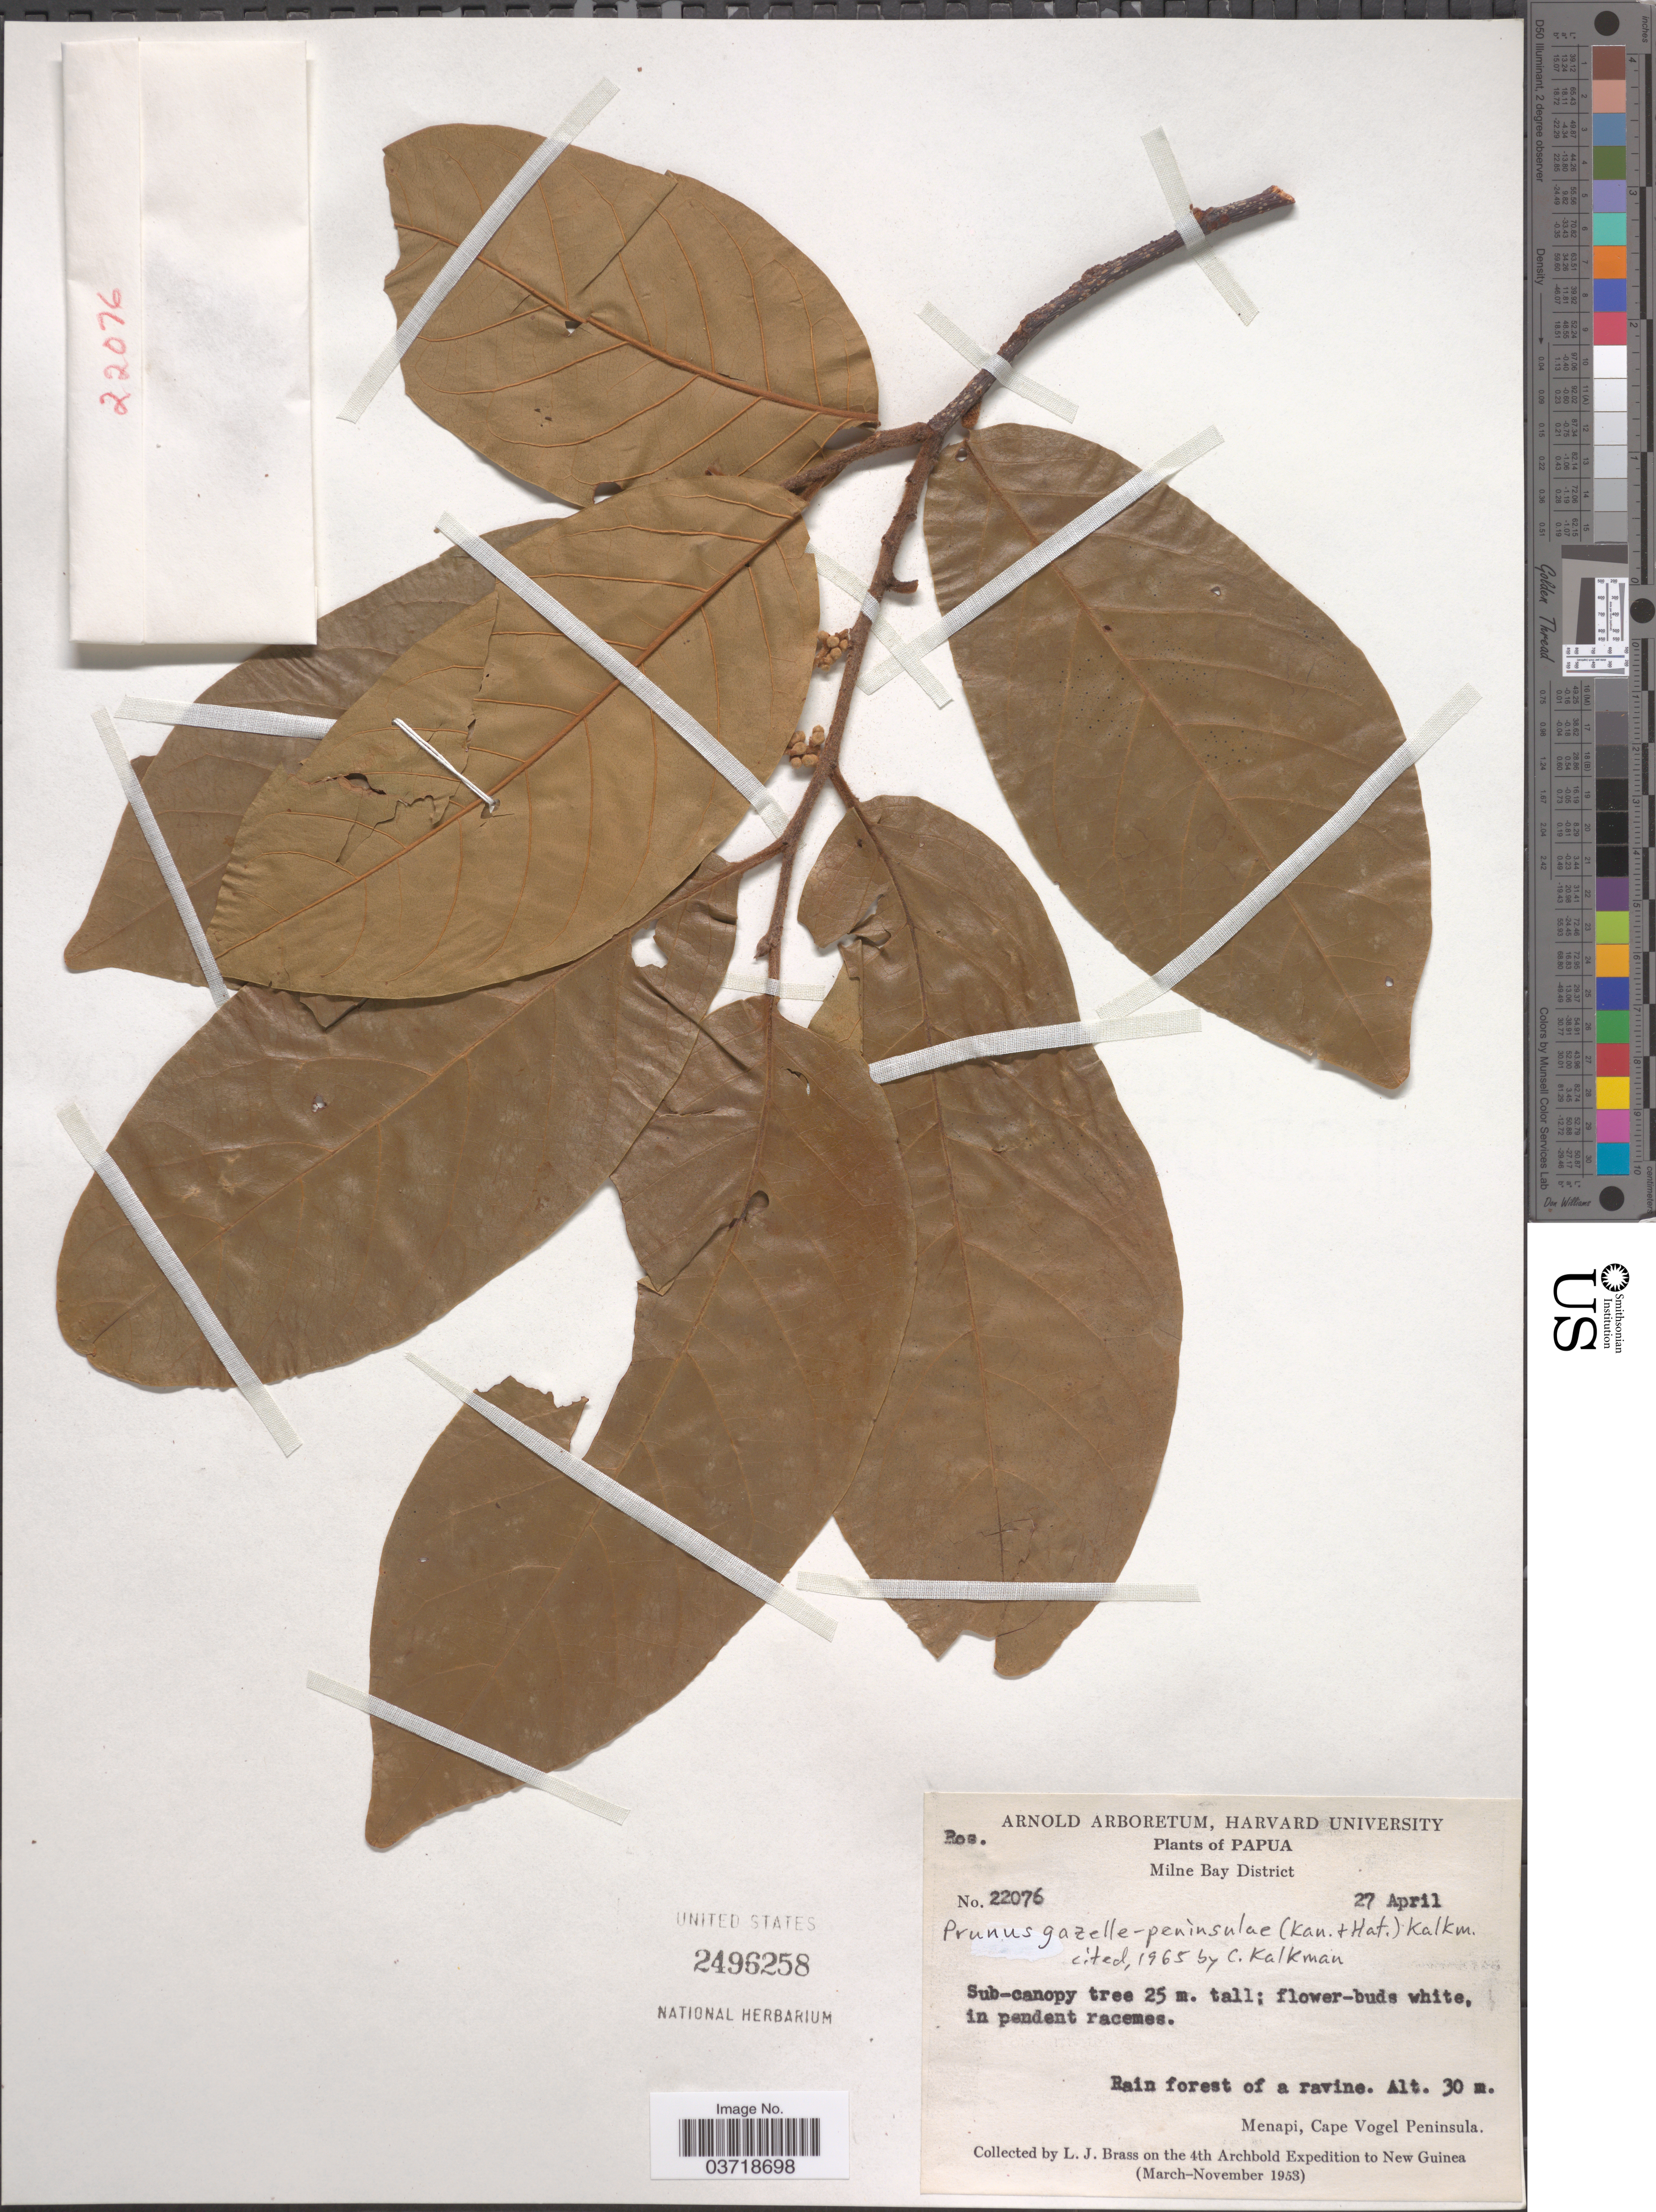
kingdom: Plantae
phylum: Tracheophyta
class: Magnoliopsida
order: Rosales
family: Rosaceae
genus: Prunus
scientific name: Prunus gazelle-peninsulae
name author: (Kaneh. & Hatus.) Kalkman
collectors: L. J. Brass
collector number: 22076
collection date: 1953-04-27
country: Papua New Guinea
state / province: Milne Bay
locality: Papua. Milne Bay District. Menapi, Cape Vogel Peninsula. New Guinea.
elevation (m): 30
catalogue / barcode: US 2496258